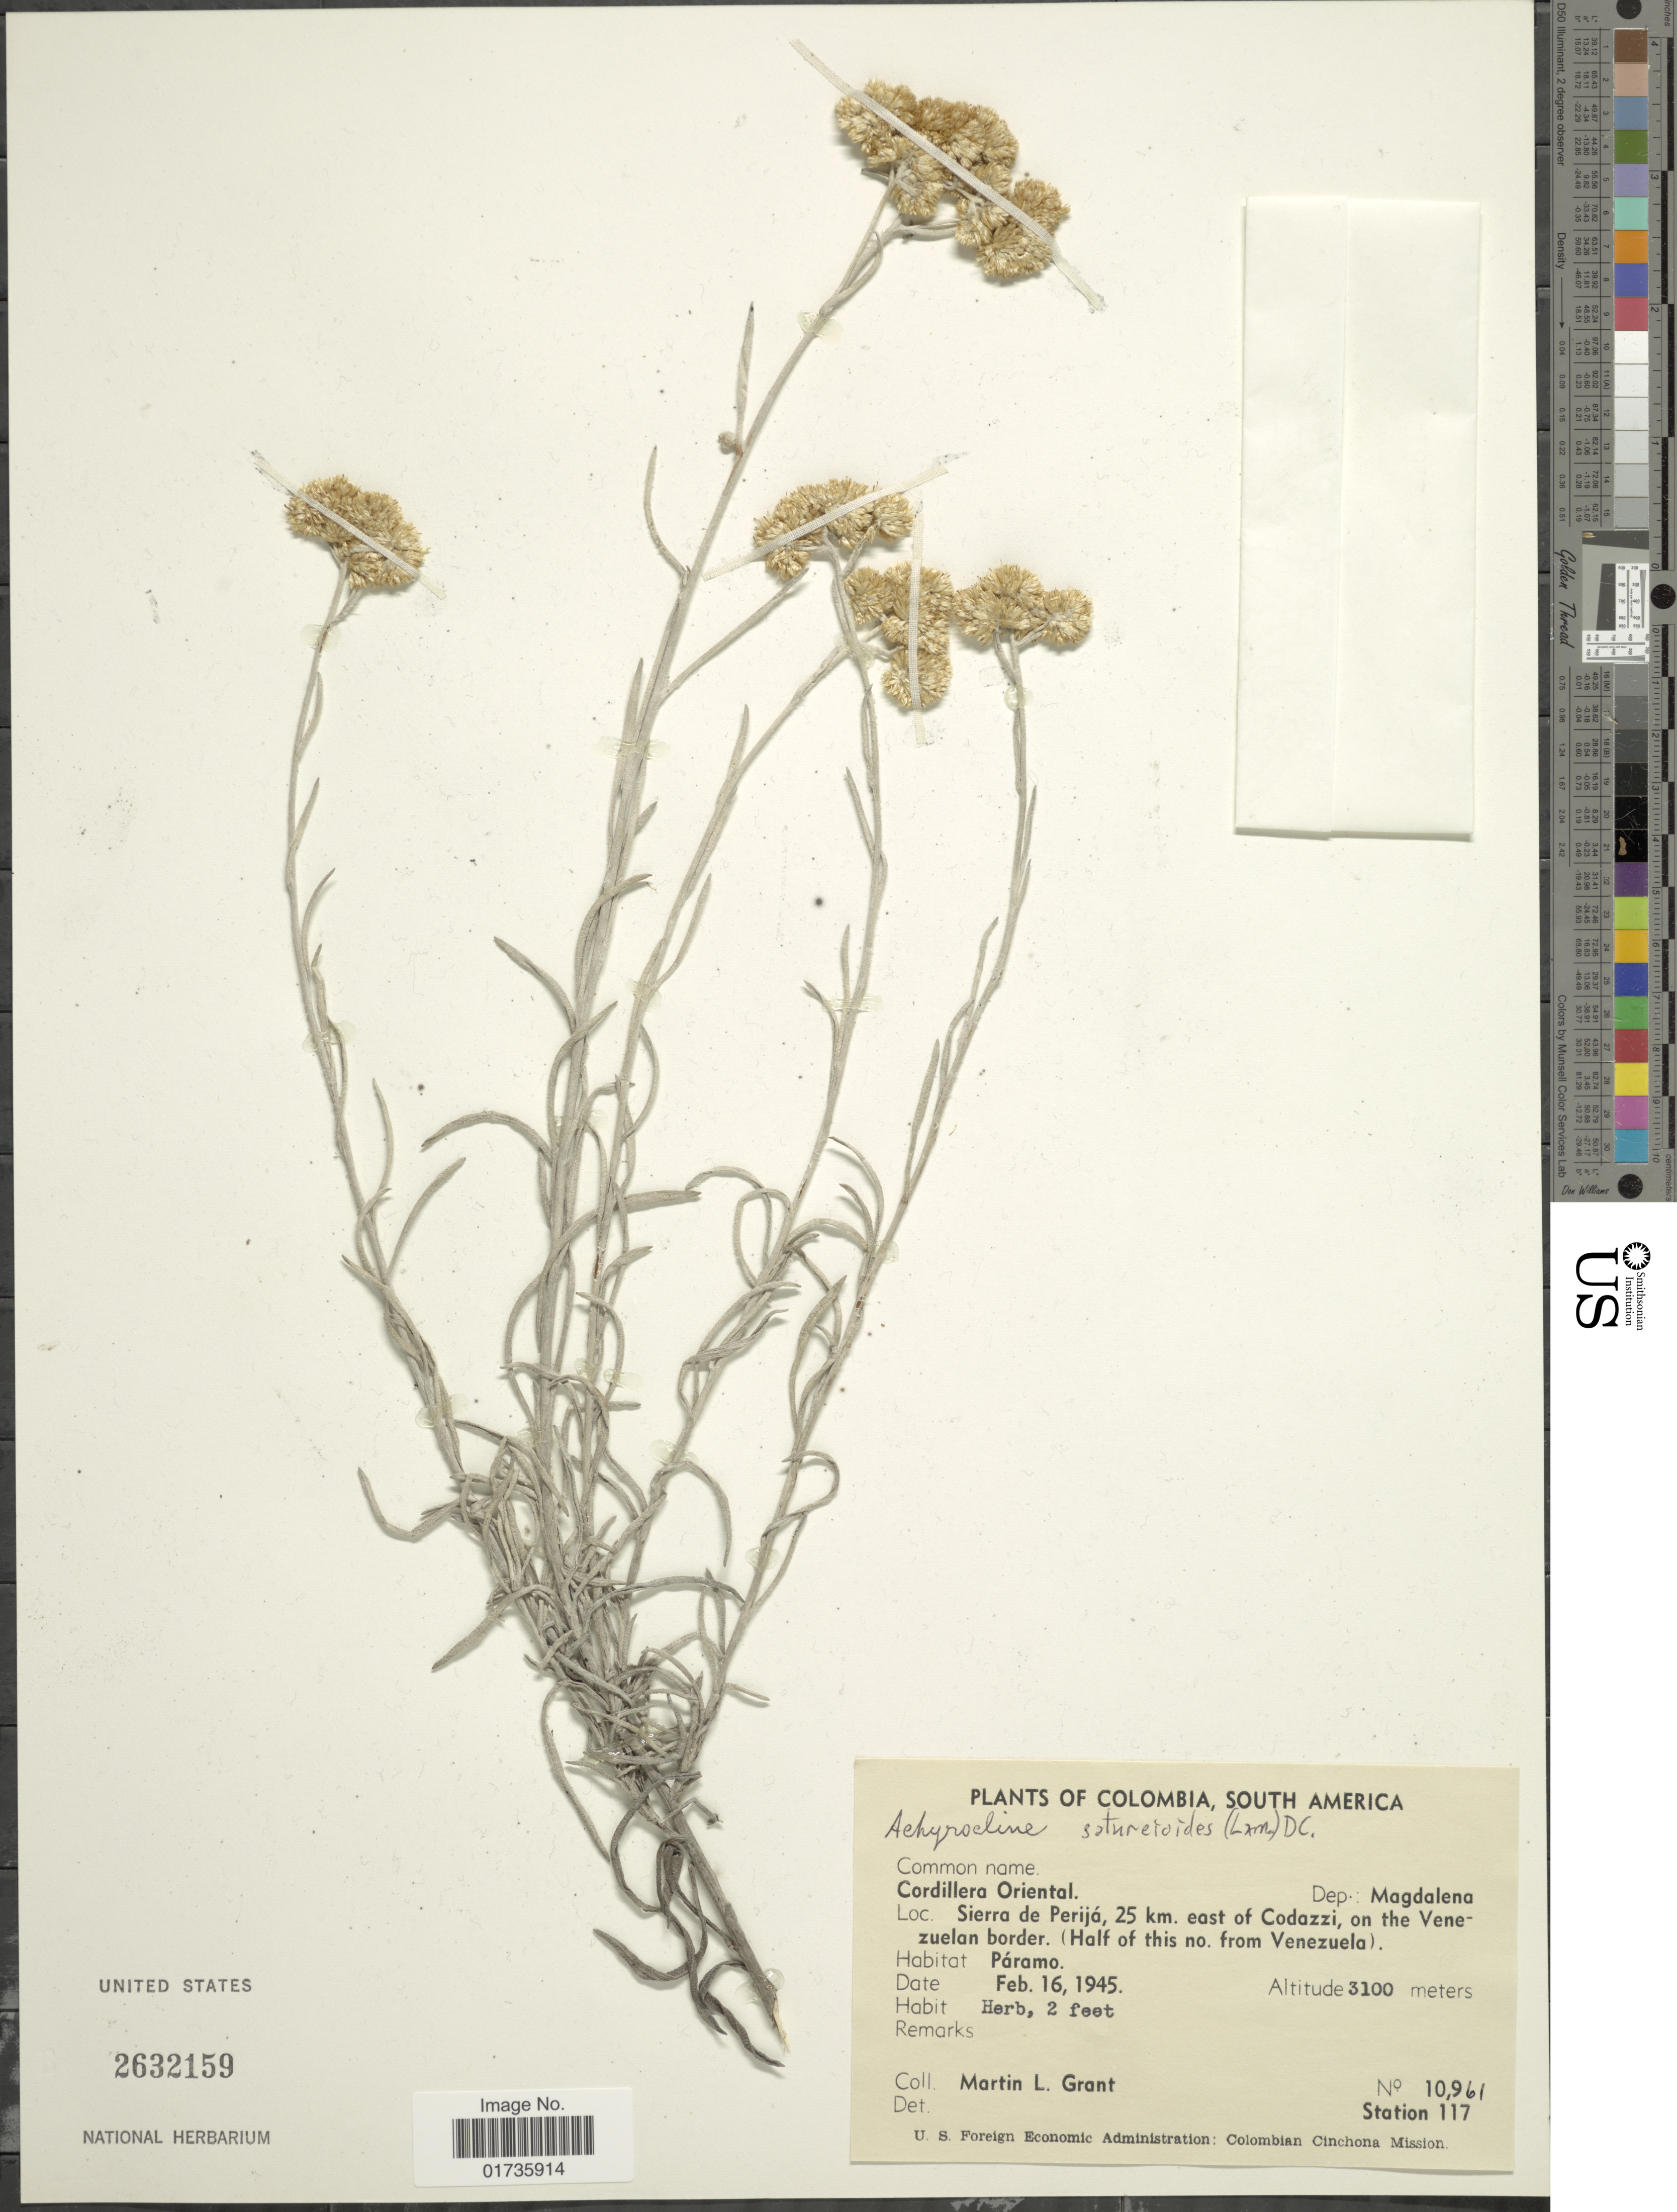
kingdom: Plantae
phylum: Tracheophyta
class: Magnoliopsida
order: Asterales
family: Asteraceae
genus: Achyrocline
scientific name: Achyrocline satureioides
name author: (Lam.) DC.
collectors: M. L. Grant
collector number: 10961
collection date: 1945-02-16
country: Colombia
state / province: Magdalena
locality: Cordillera Oriental, Dep: Magdalena, Sierra de Perijá, 25 km east of Codazzi, on the Venezuelan border (Half of this no from Venezuela)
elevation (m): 3100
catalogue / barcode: US 2632159